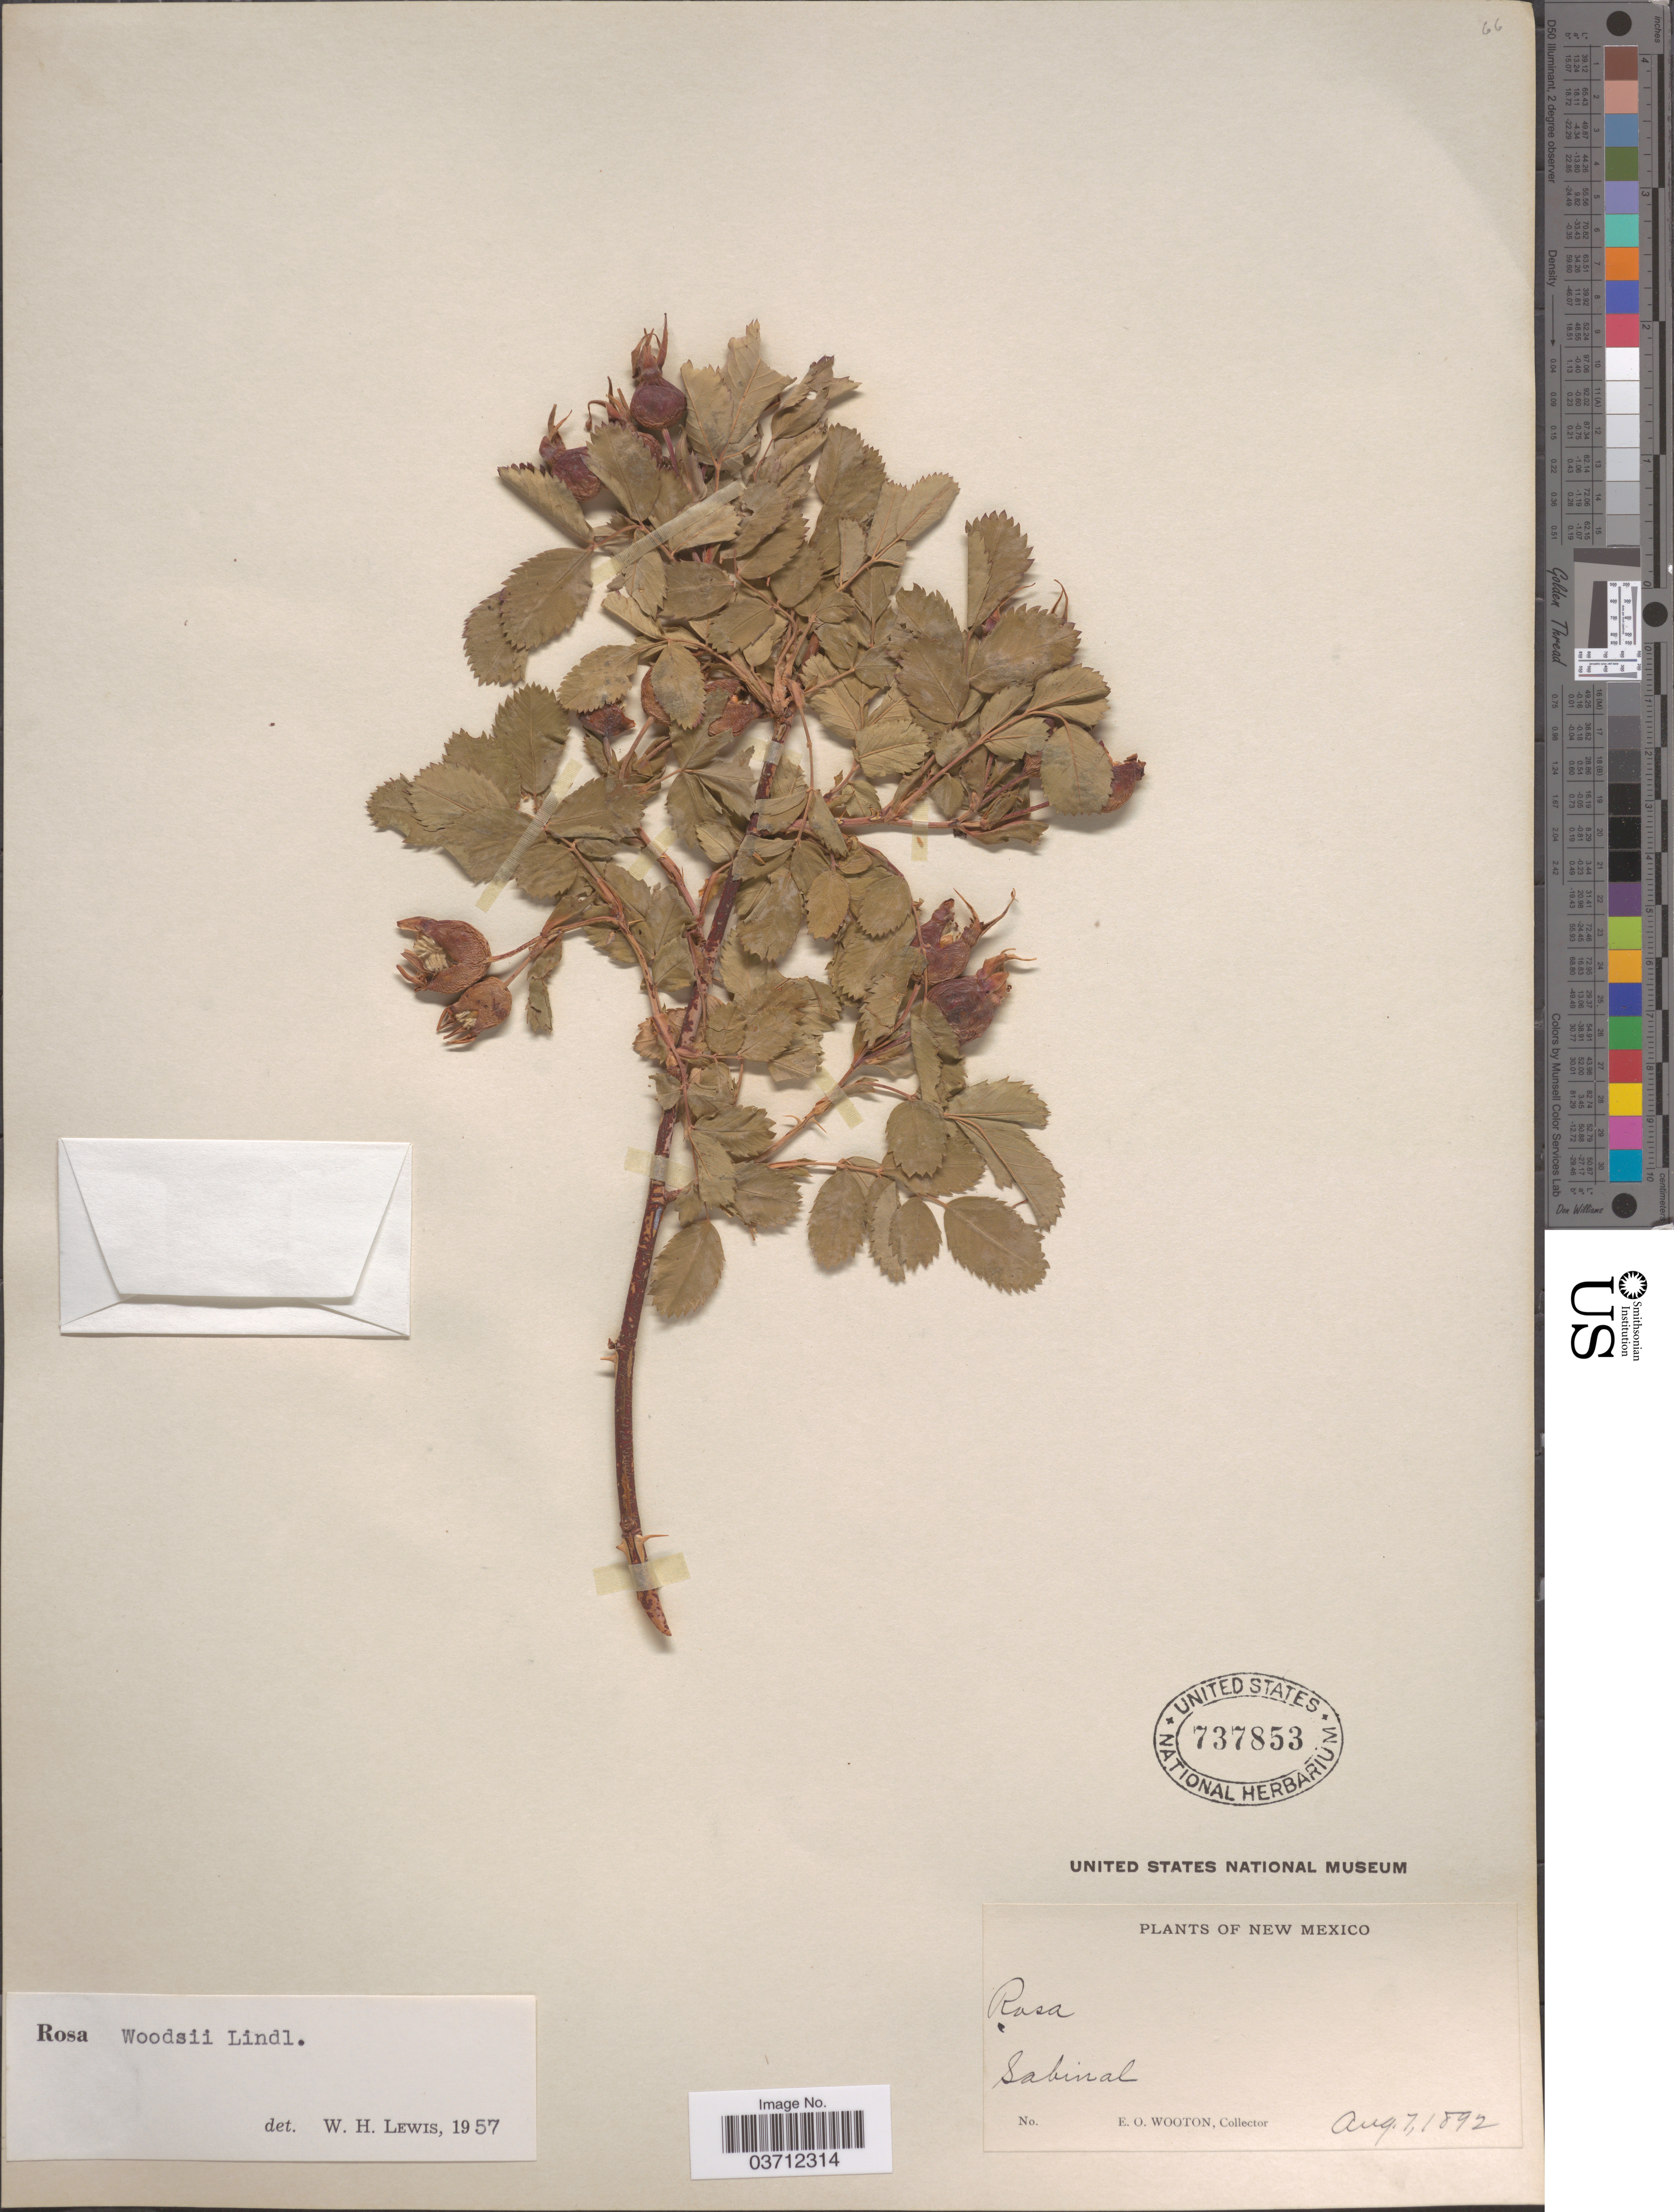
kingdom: Plantae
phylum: Tracheophyta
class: Magnoliopsida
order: Rosales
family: Rosaceae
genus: Rosa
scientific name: Rosa woodsii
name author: Lindl.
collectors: E. O. Wooton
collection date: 1892-08-07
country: United States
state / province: New Mexico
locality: Sabinal.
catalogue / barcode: US 737853